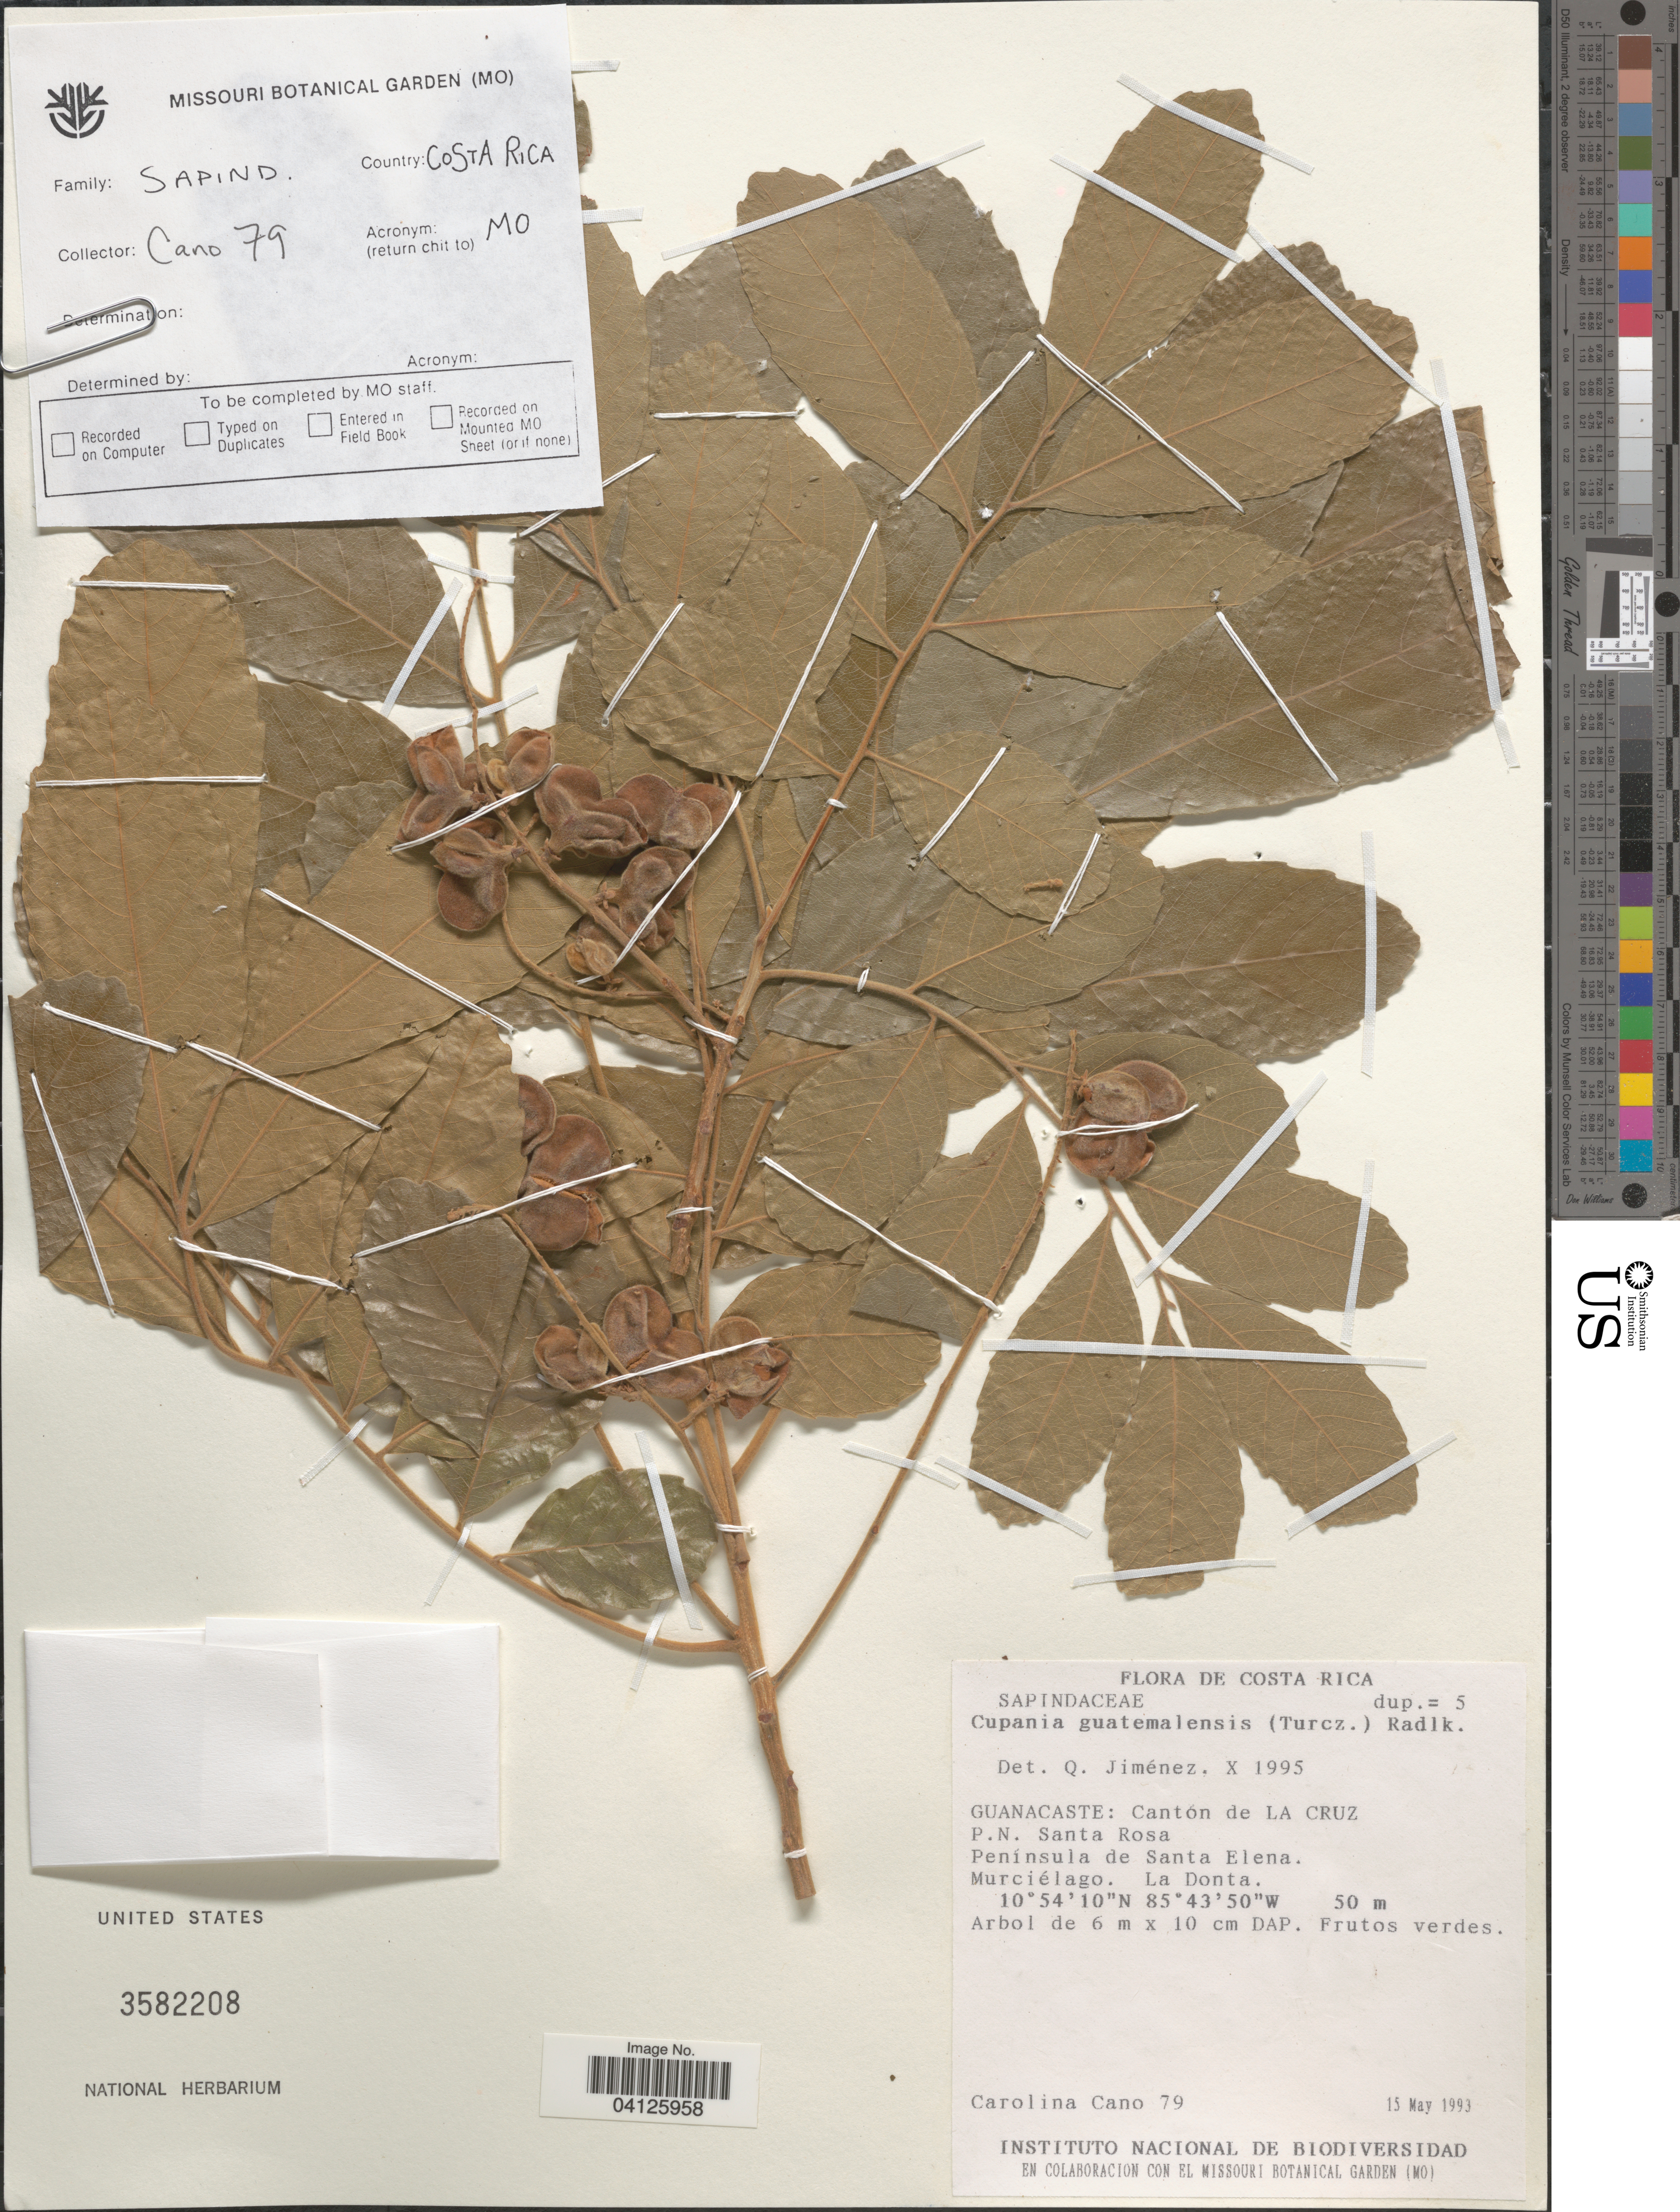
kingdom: Plantae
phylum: Tracheophyta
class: Magnoliopsida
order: Sapindales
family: Sapindaceae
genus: Cupania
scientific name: Cupania guatemalensis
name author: (Turcz.) Radlk.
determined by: Acevedo-Rodriguez, P., (US), Smithsonian Institution - National Museum of Natural History (UNITED STATES)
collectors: C. Cano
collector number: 79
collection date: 1993-05-15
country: Costa Rica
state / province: Guanacaste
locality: Cantón de La Cruz. P.N. Santa Rosa. Península de Santa Elena. Murciélago. La Donta.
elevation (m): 50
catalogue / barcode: US 3582208